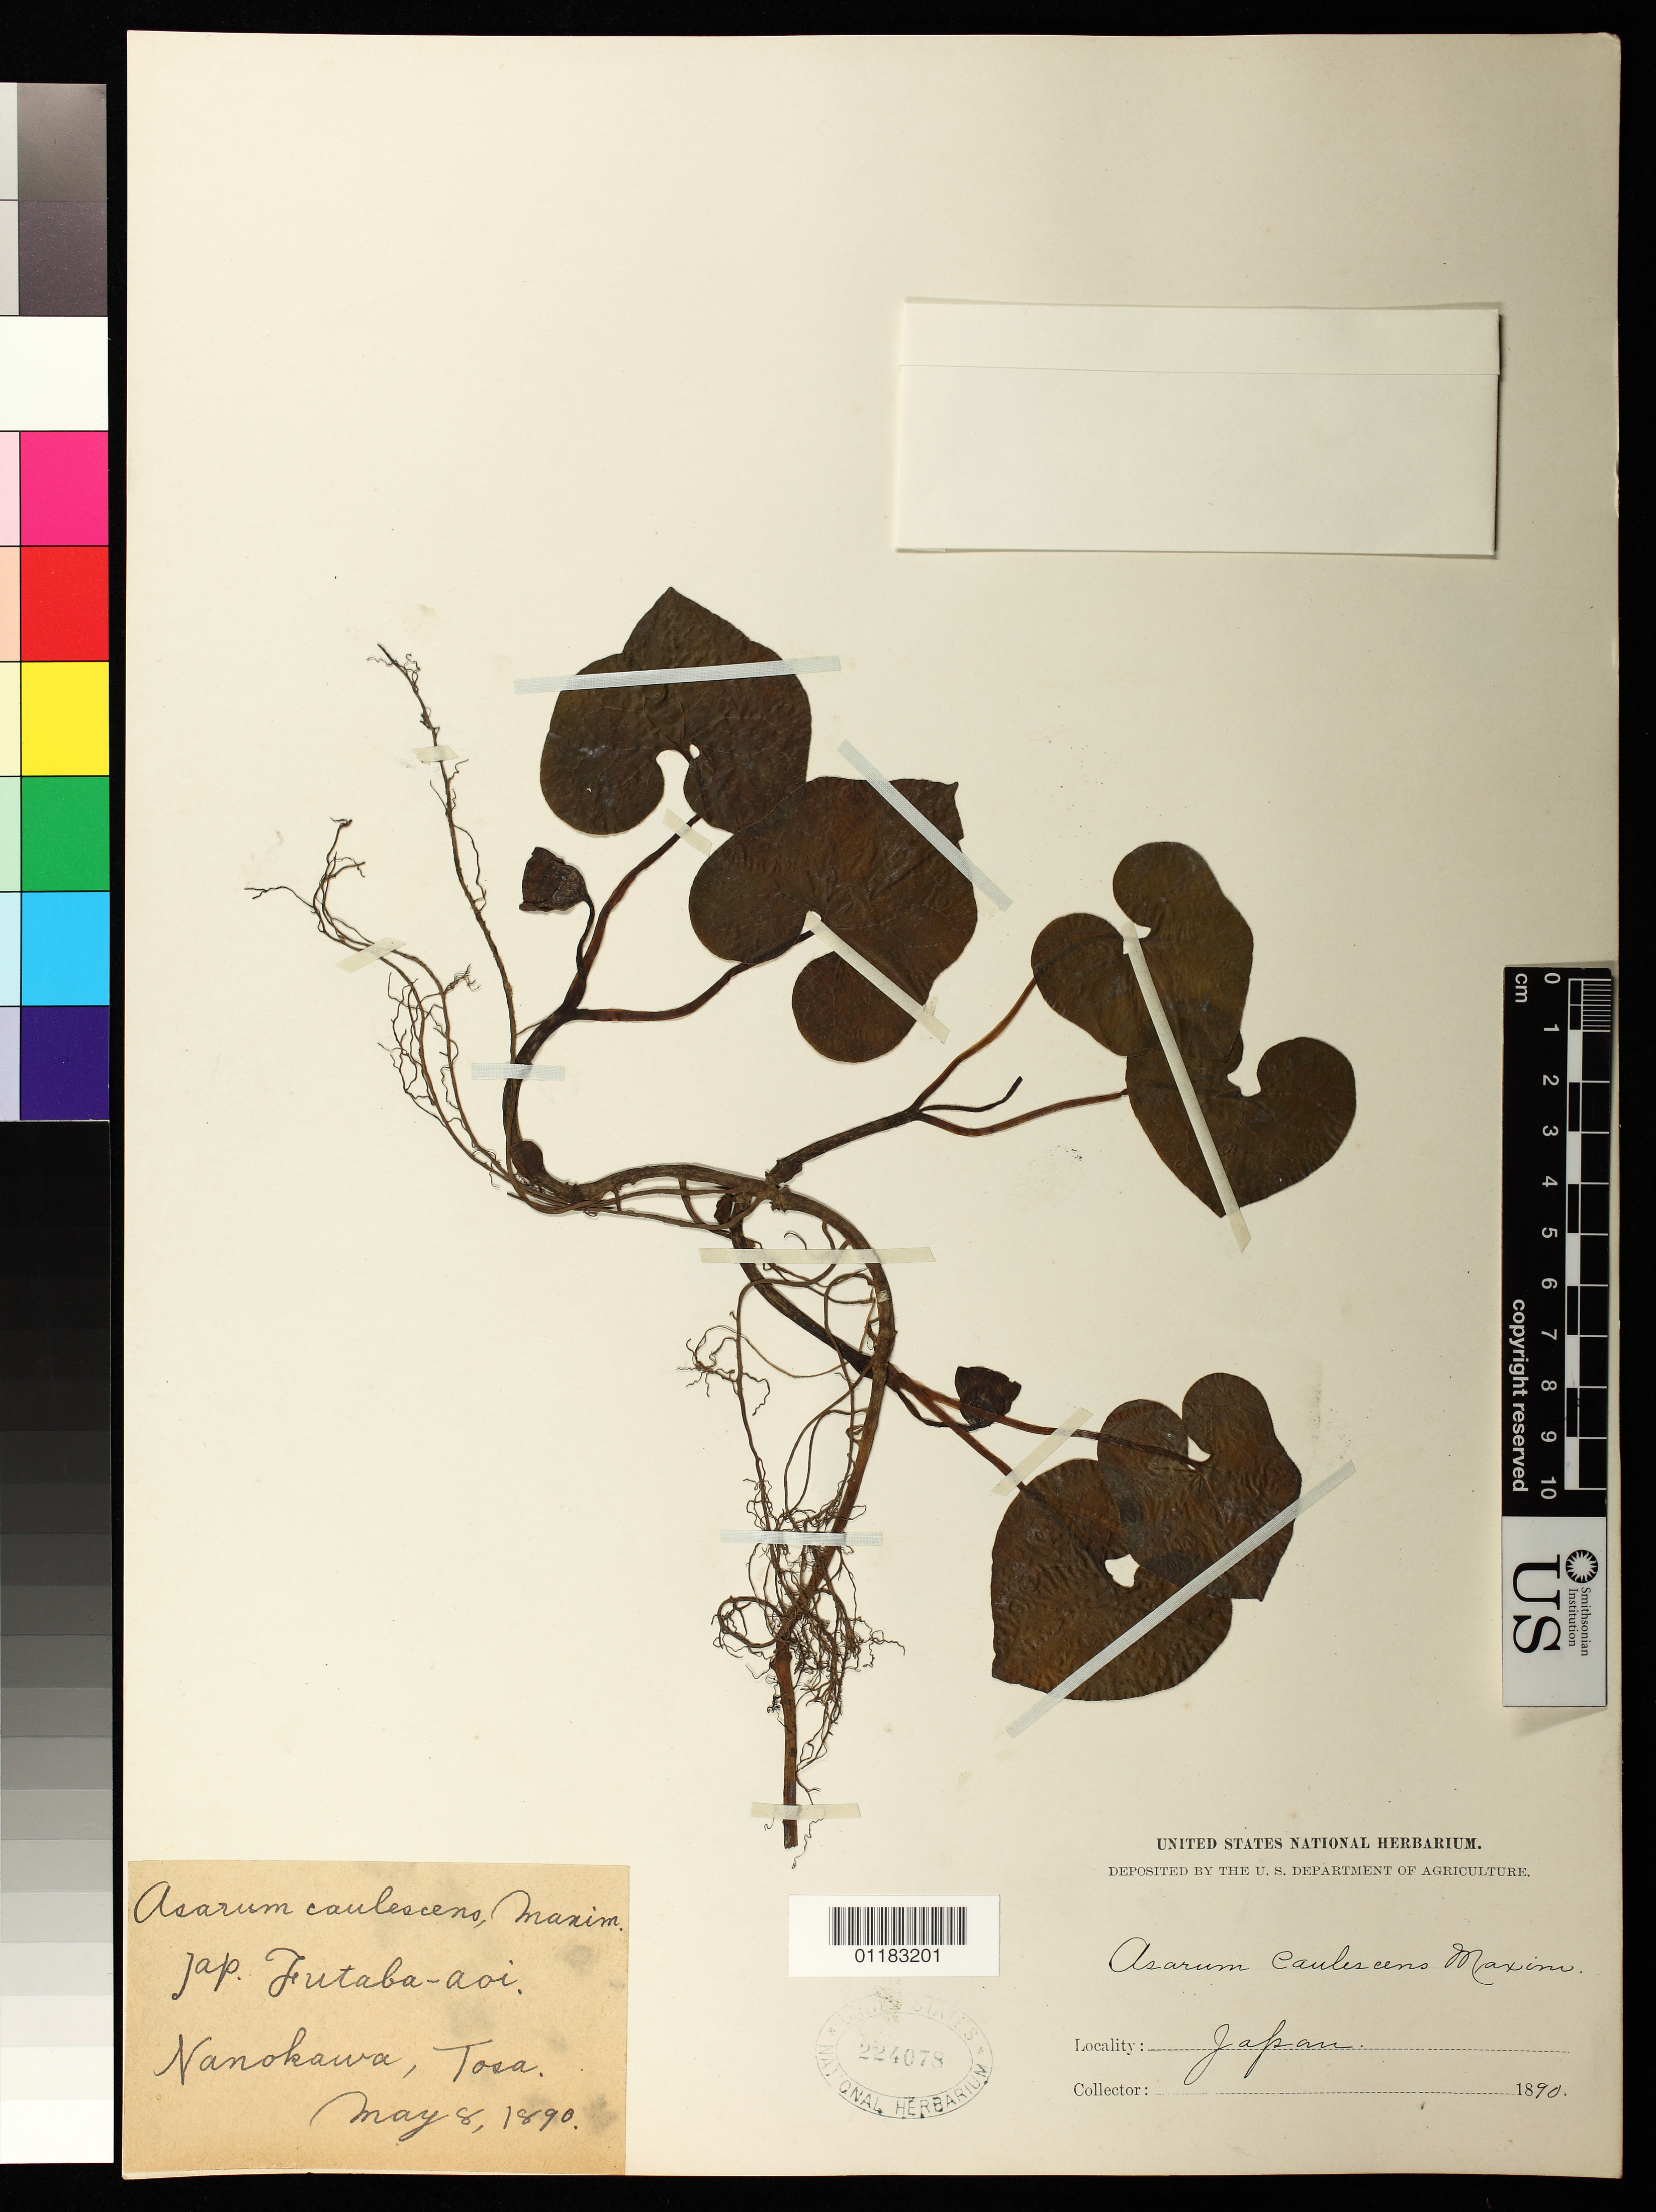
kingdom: Plantae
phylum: Tracheophyta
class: Magnoliopsida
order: Piperales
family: Aristolochiaceae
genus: Asarum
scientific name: Asarum caulescens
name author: Maxim.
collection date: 1890-05-08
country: Japan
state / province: Koti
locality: Nanokawa, Tosa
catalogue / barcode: US 244078